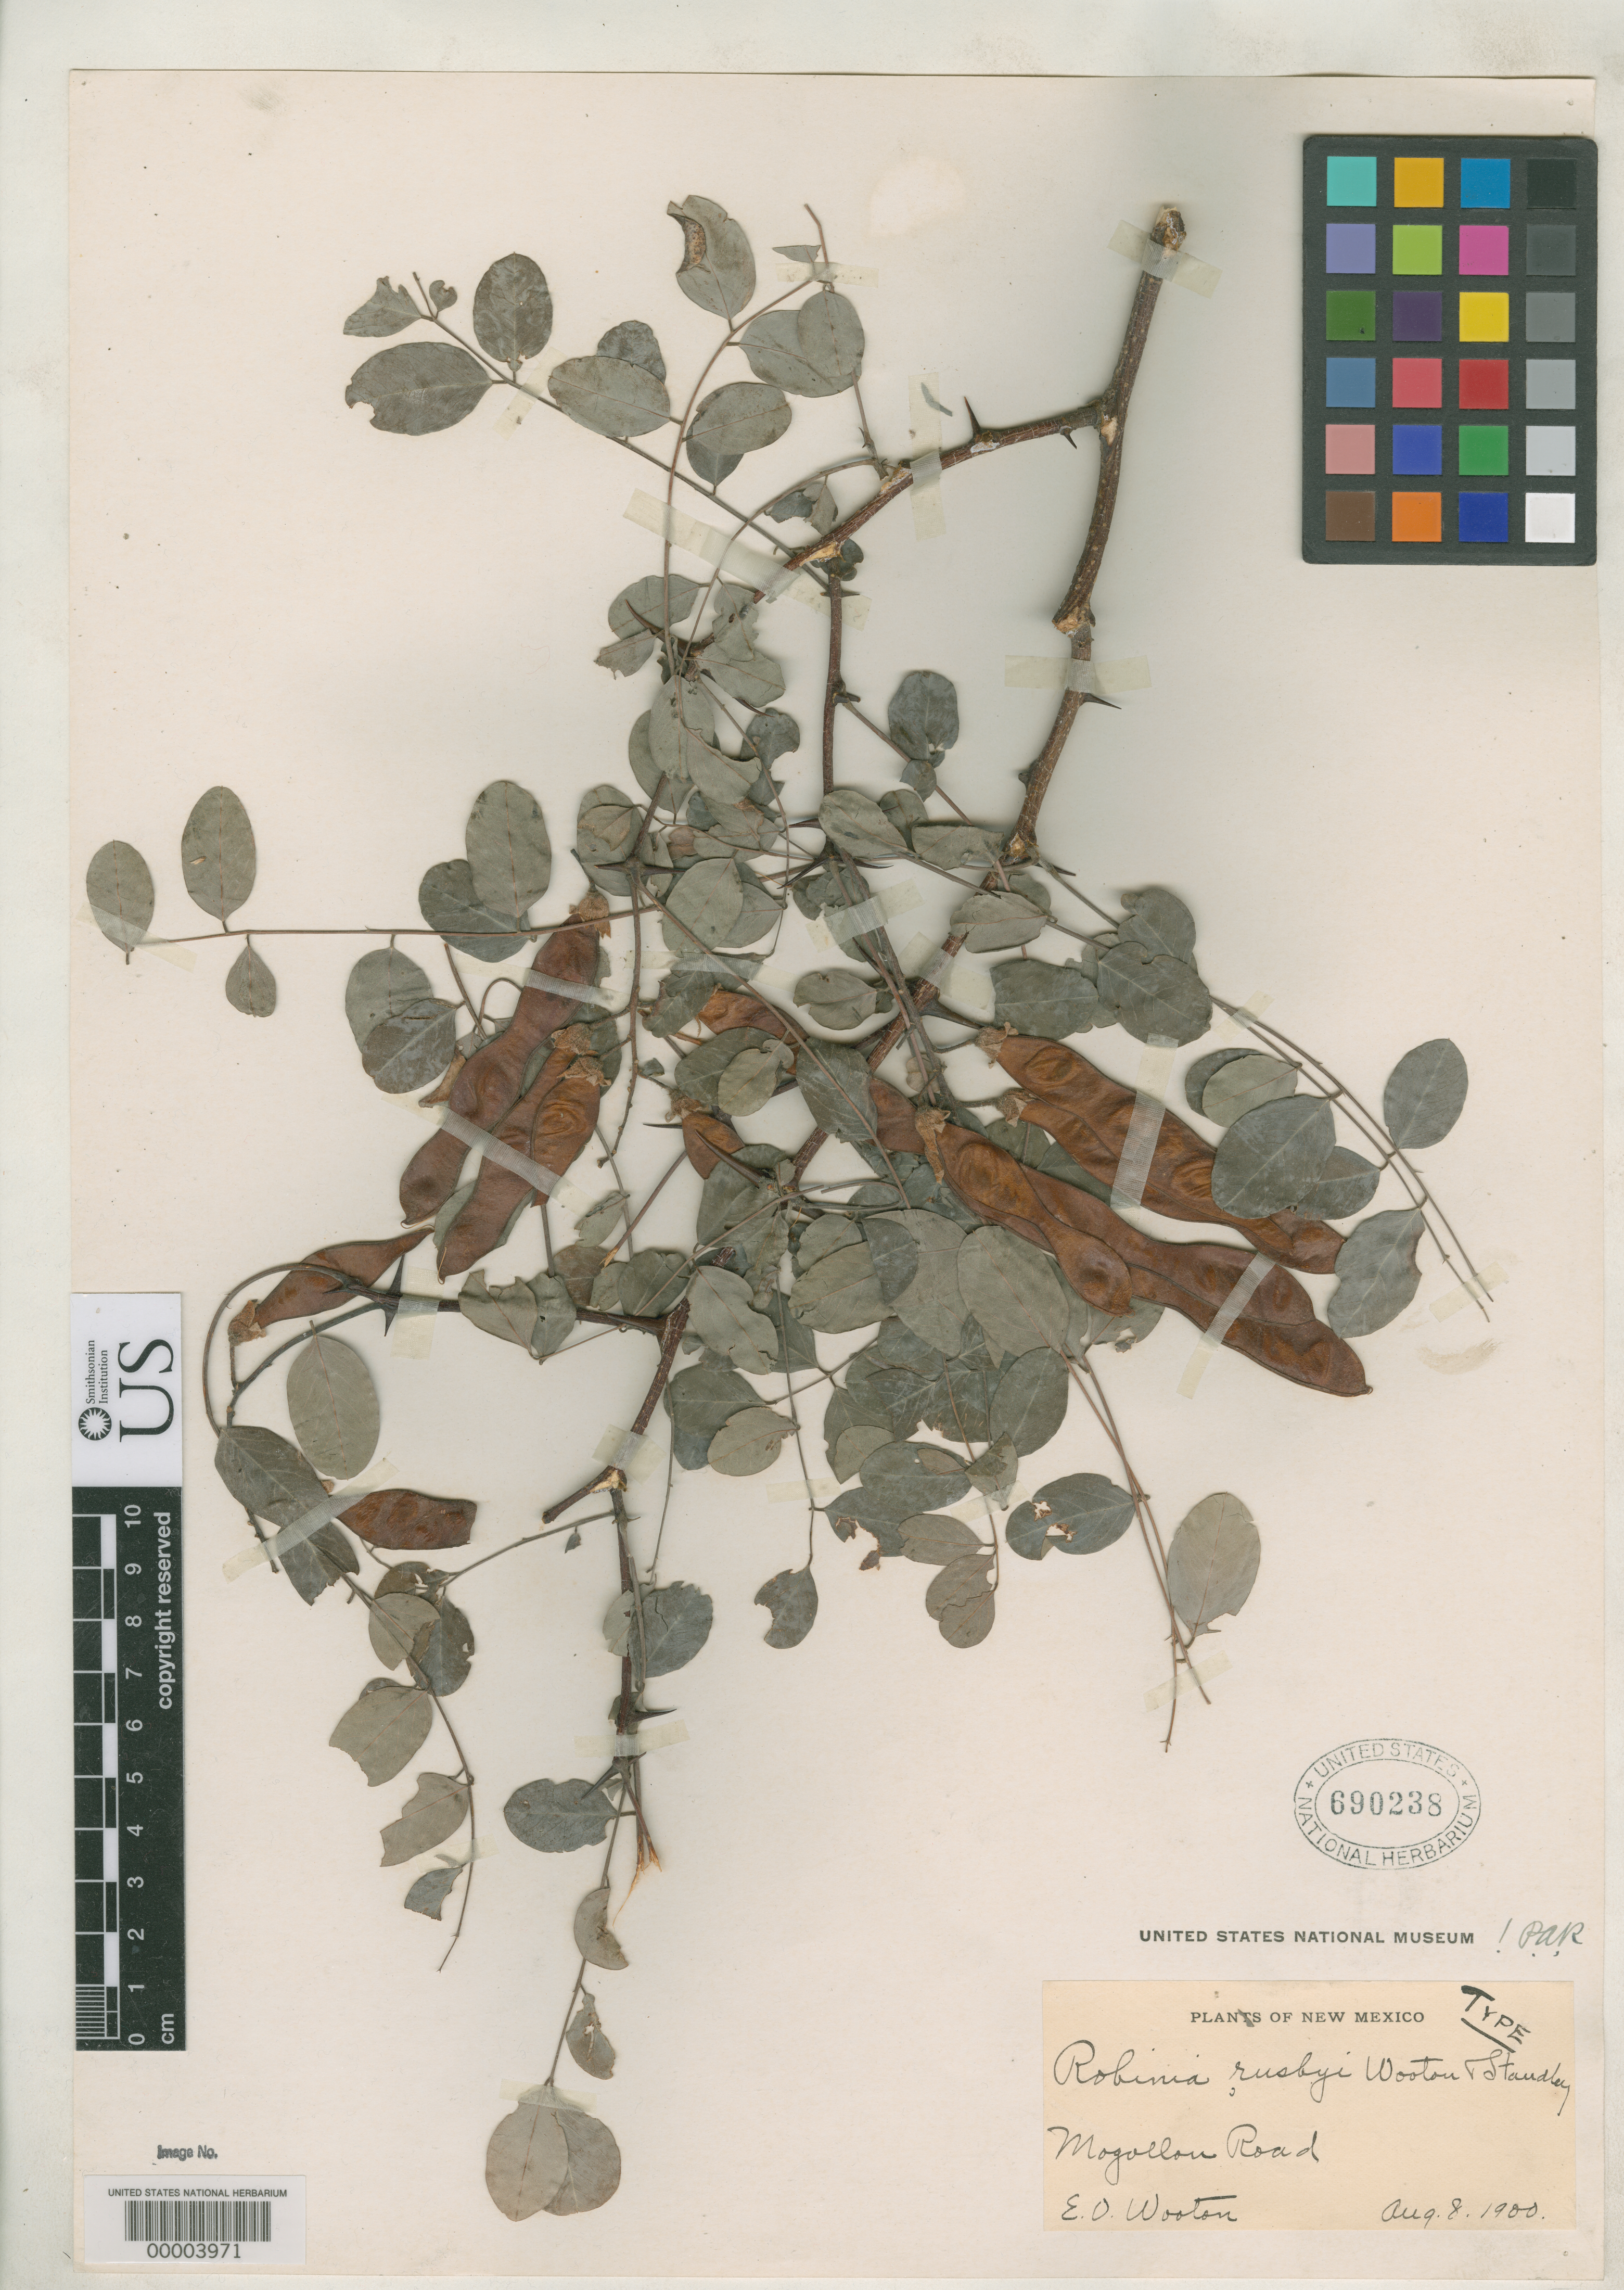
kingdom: Plantae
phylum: Tracheophyta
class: Magnoliopsida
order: Fabales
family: Fabaceae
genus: Robinia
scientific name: Robinia rusbyi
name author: Wooton & Standl.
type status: Holotype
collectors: E. O. Wooton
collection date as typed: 08 Aug 1900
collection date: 1900-08-08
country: United States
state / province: New Mexico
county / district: Catron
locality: Mogollon road 15 mi E of Mogollon.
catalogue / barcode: US 690238